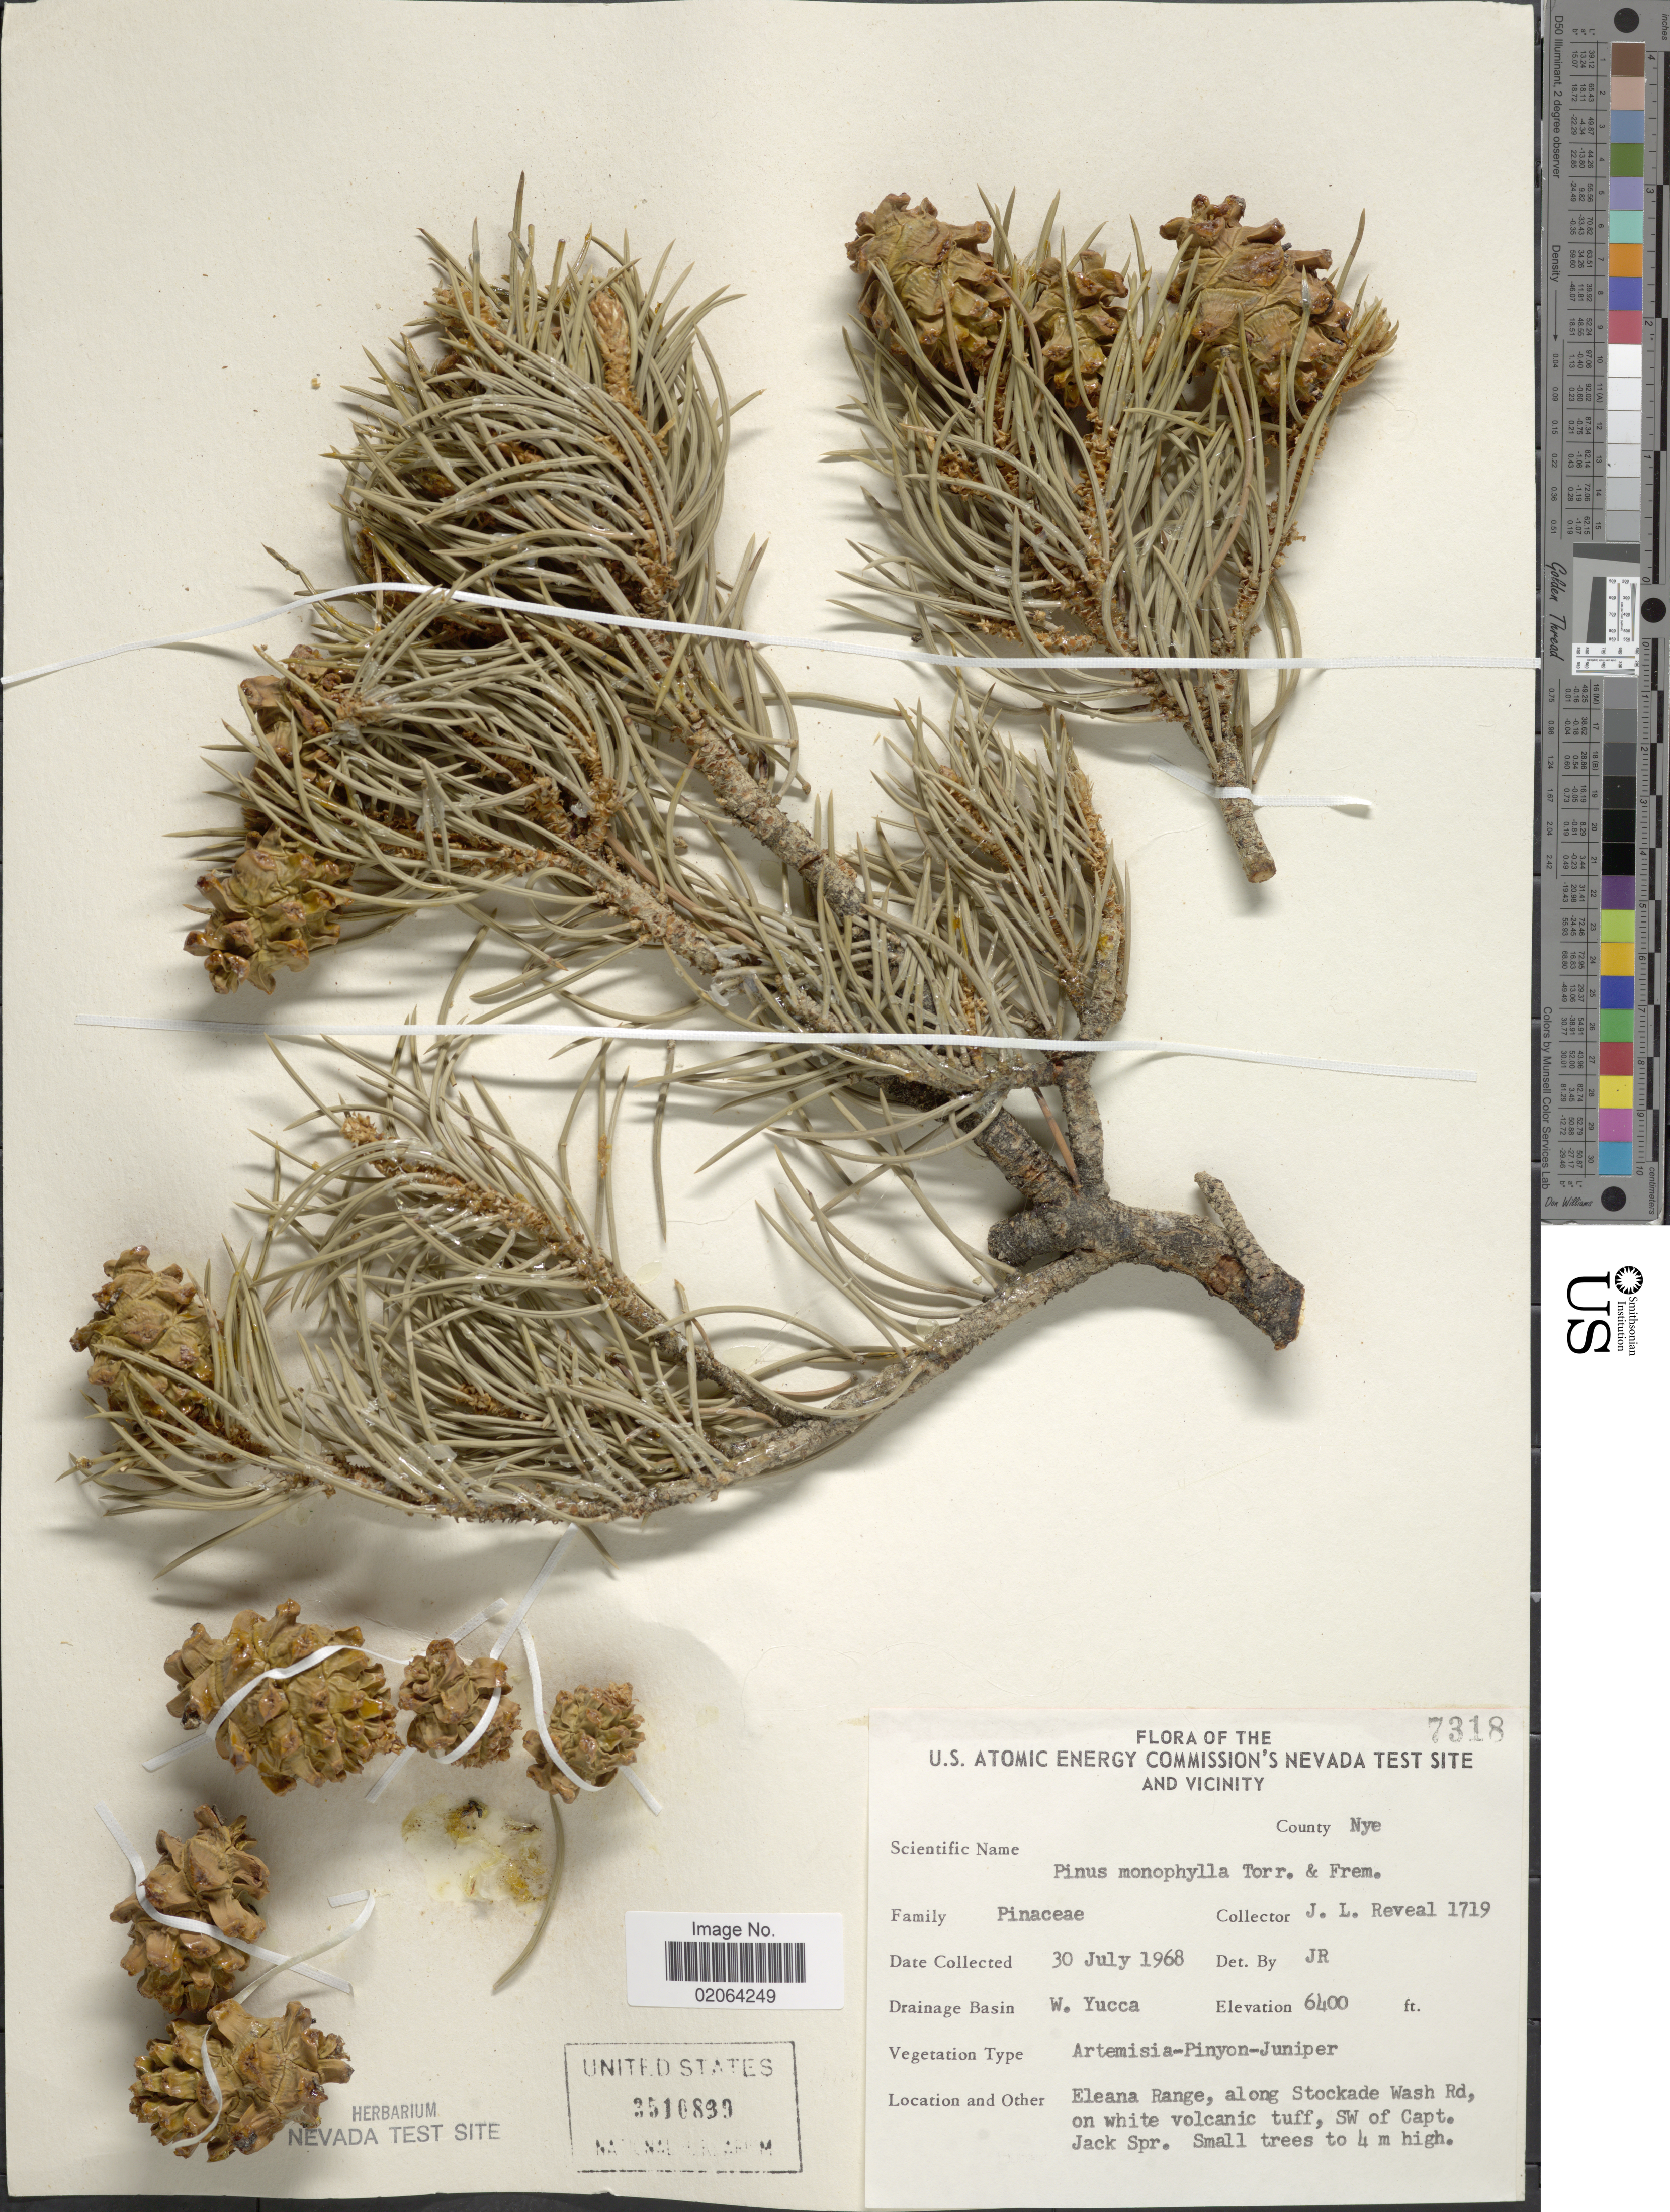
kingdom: Plantae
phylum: Tracheophyta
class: Pinopsida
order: Pinales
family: Pinaceae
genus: Pinus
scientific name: Pinus monophylla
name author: Torr. & Frém.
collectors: J. L. Reveal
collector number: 1719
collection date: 1968-07-30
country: United States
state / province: Nevada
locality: U,S, Atomic Energy Commision's nevada test site and vicinity, County Nye. Eleana Range, along Stockade Wash Rd. SW of Capt. Jack Spr.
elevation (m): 1951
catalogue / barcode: US 3510899